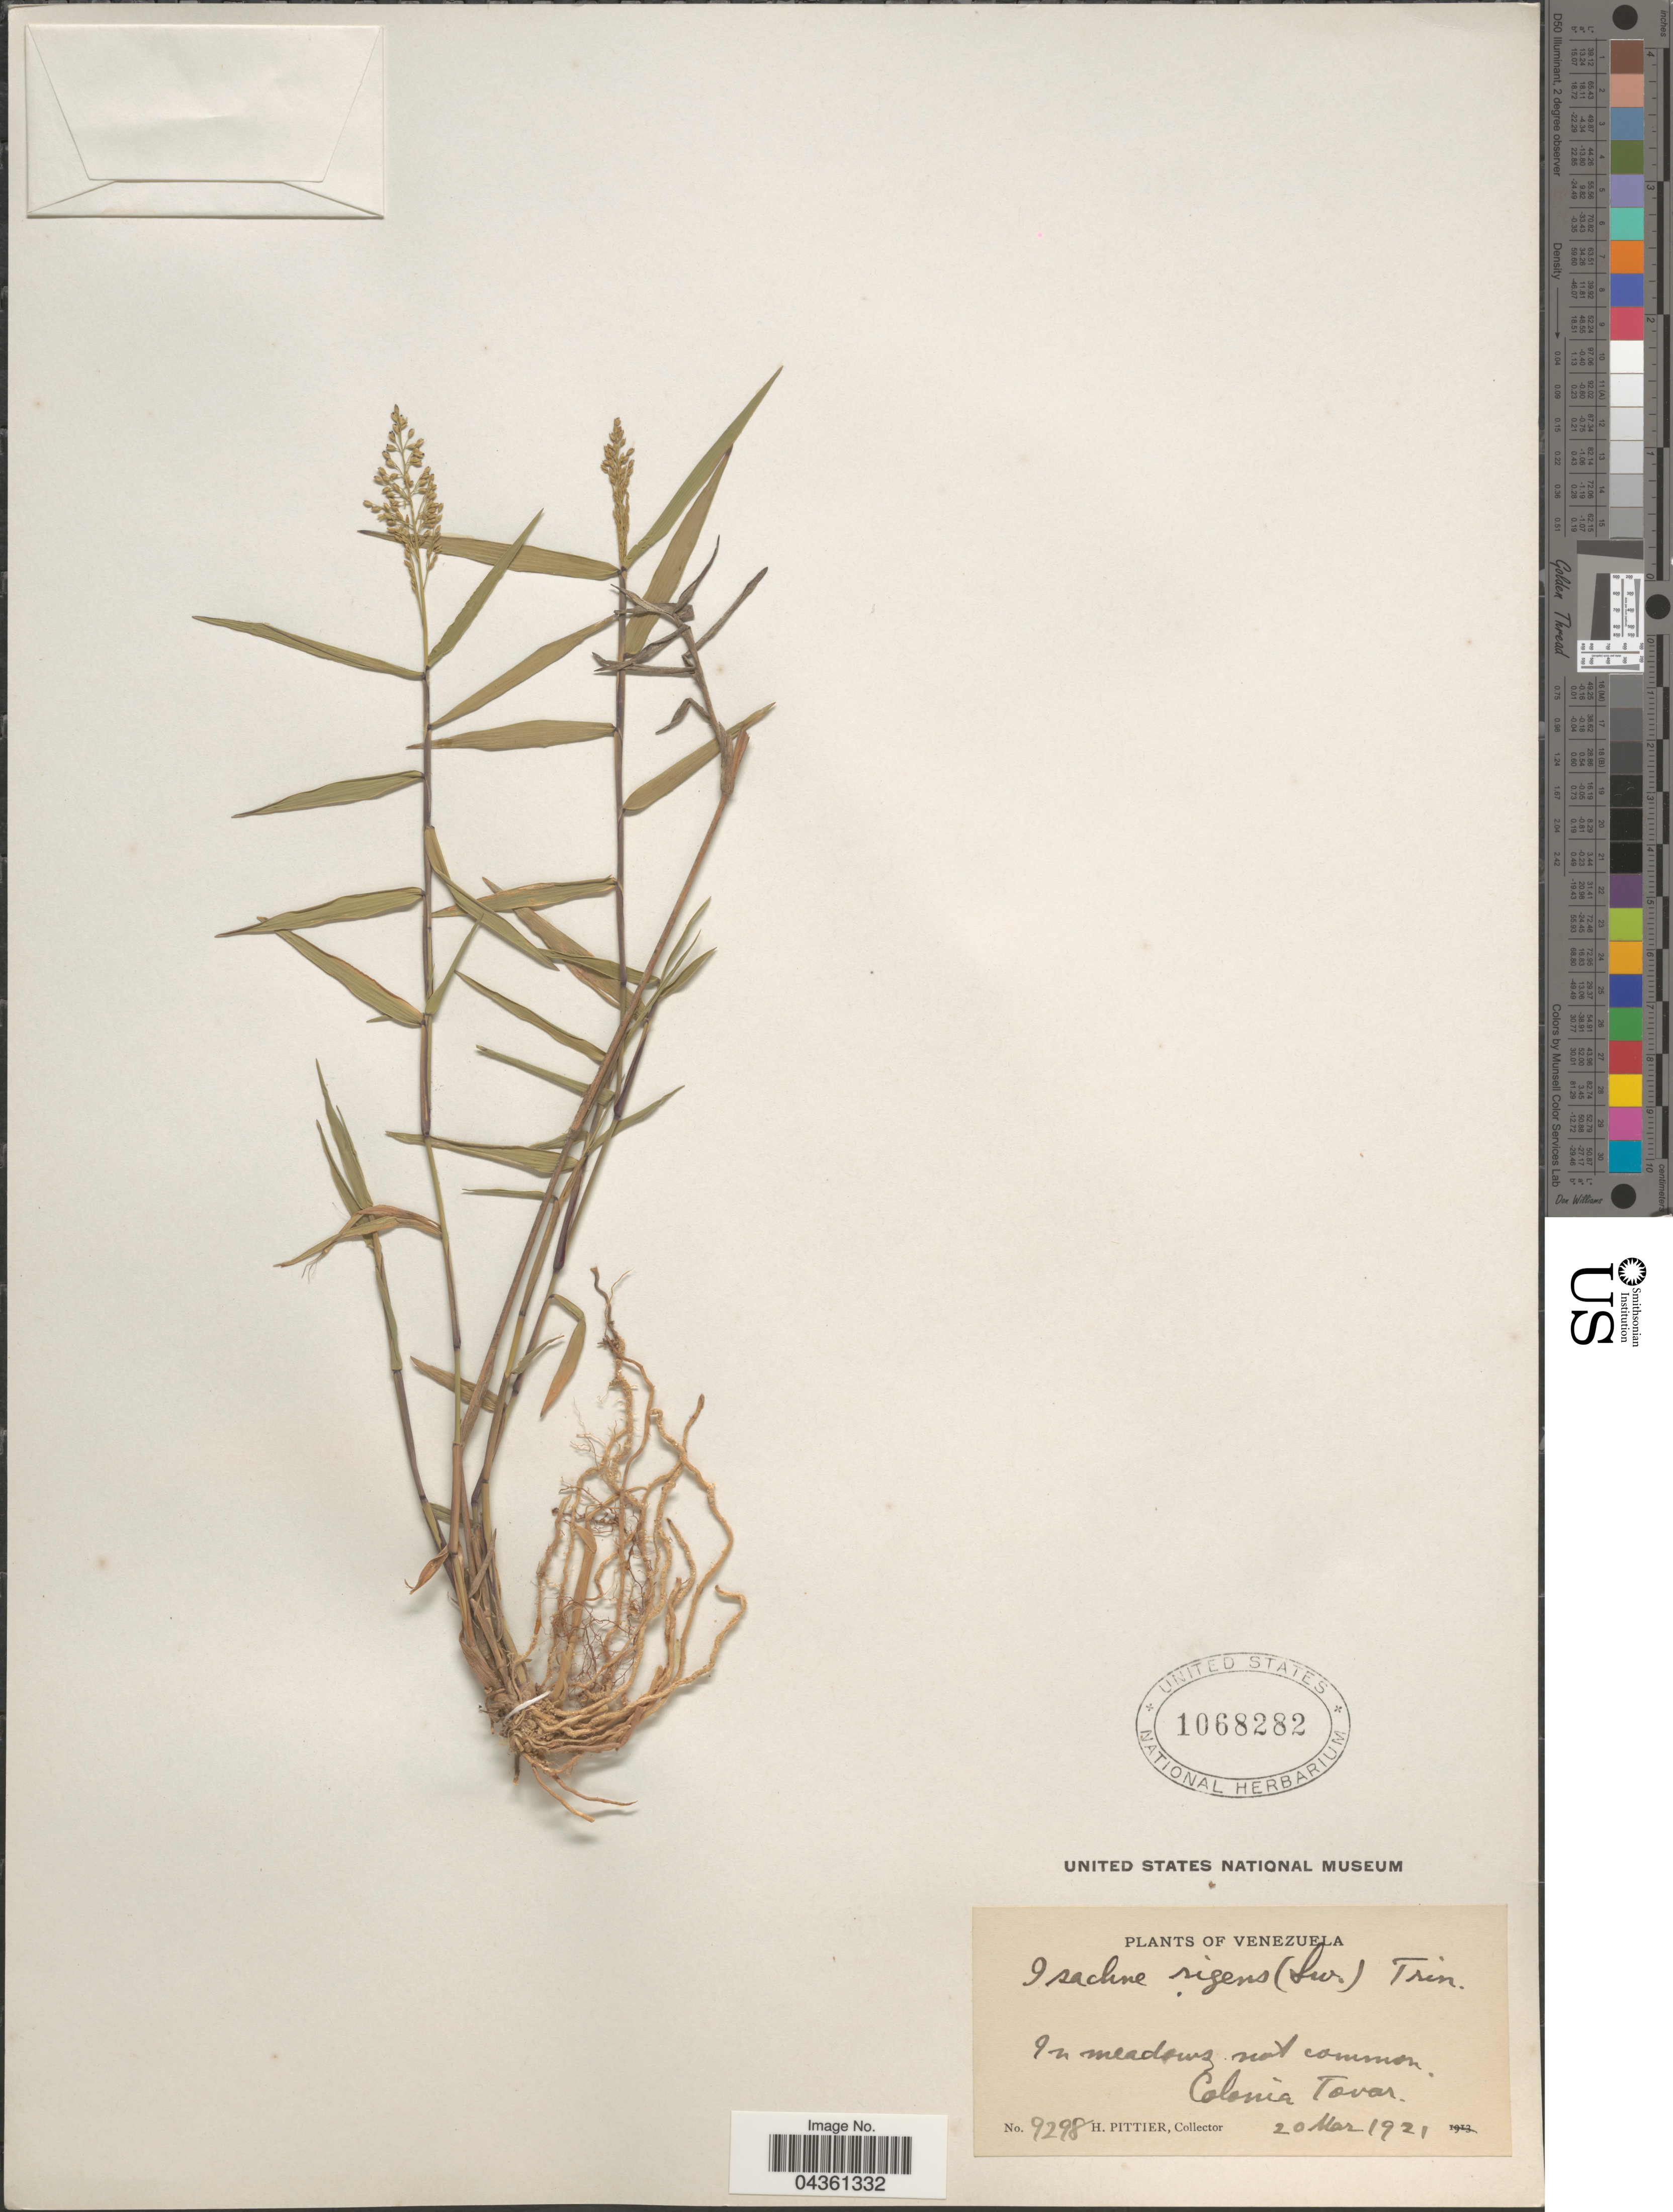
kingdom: Plantae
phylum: Tracheophyta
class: Liliopsida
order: Poales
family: Poaceae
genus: Isachne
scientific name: Isachne rigens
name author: (Sw.) Trin.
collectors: H. F. Pittier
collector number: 9298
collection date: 1921-03-20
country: Venezuela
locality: In meadows not common. Colonia Tovar.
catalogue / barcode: US 1068282